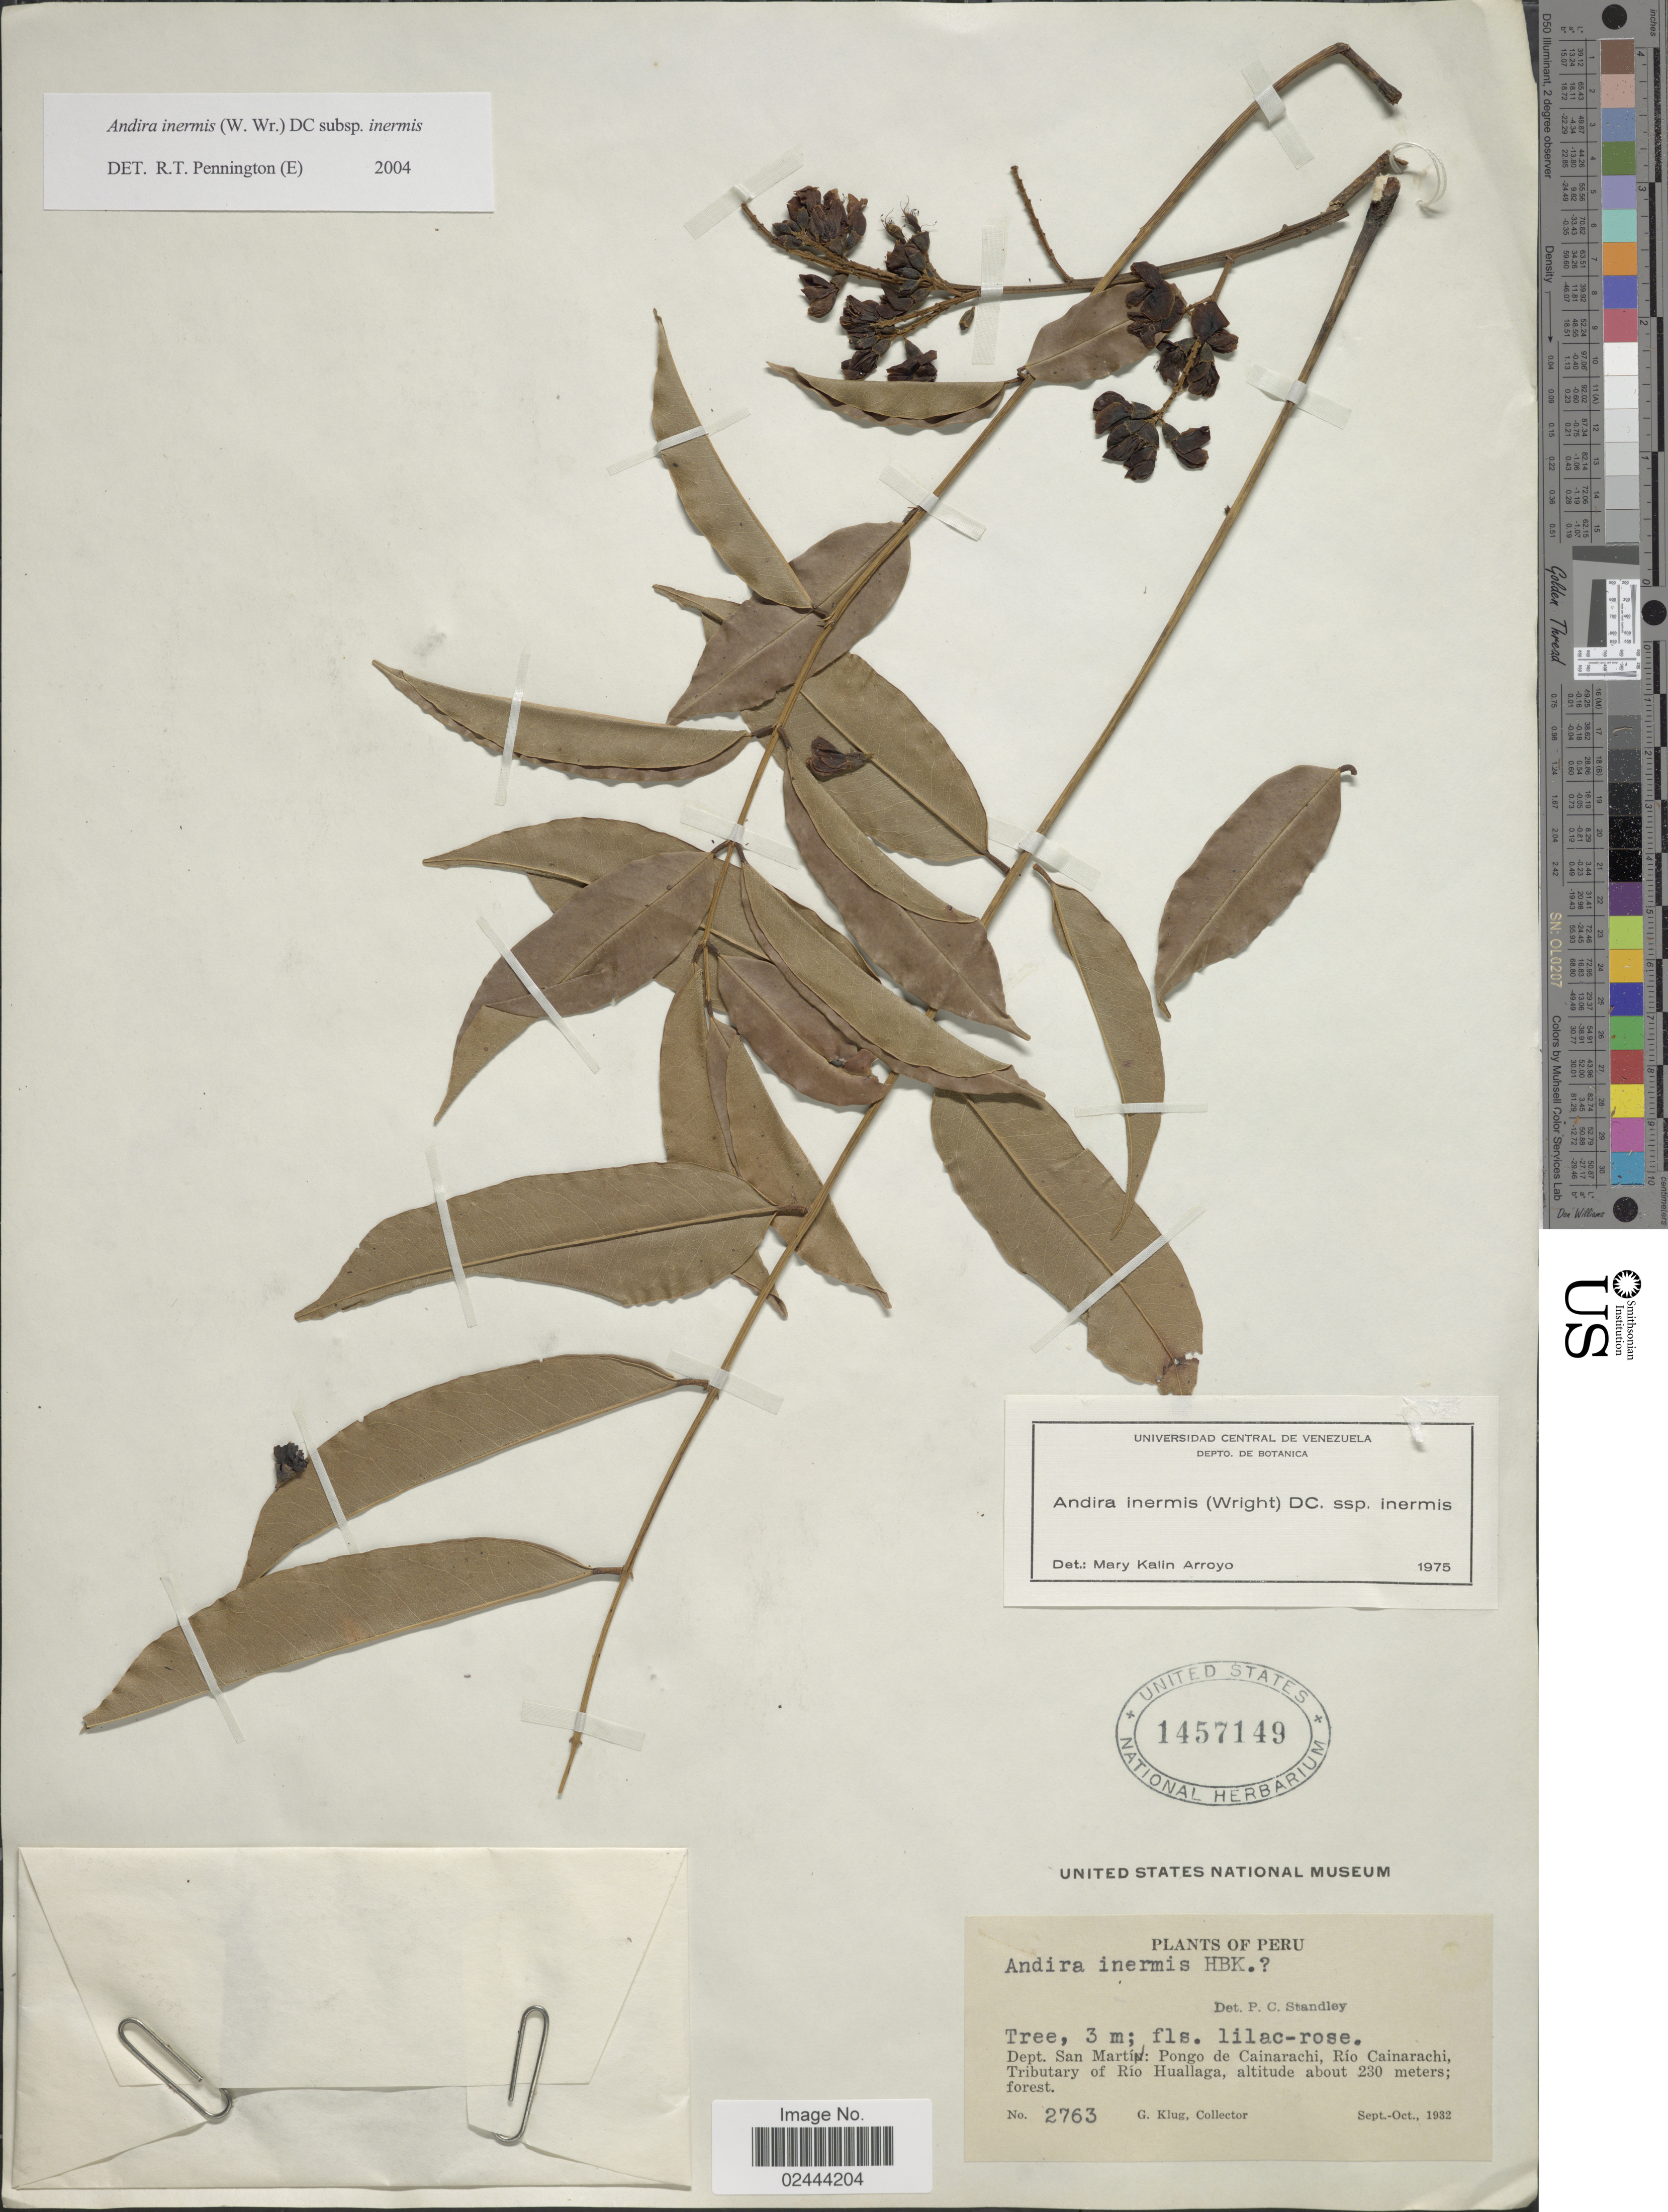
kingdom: Plantae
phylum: Tracheophyta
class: Magnoliopsida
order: Fabales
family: Fabaceae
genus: Andira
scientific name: Andira inermis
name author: (W. Wright) Kunth ex DC.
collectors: G. Klug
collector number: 2763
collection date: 1932-09/1932-10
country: Peru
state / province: San Martín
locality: Pongo de Cainarachi, Rio Cainarachi, Tributary of Rio Huallaga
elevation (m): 230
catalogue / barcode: US 1457149